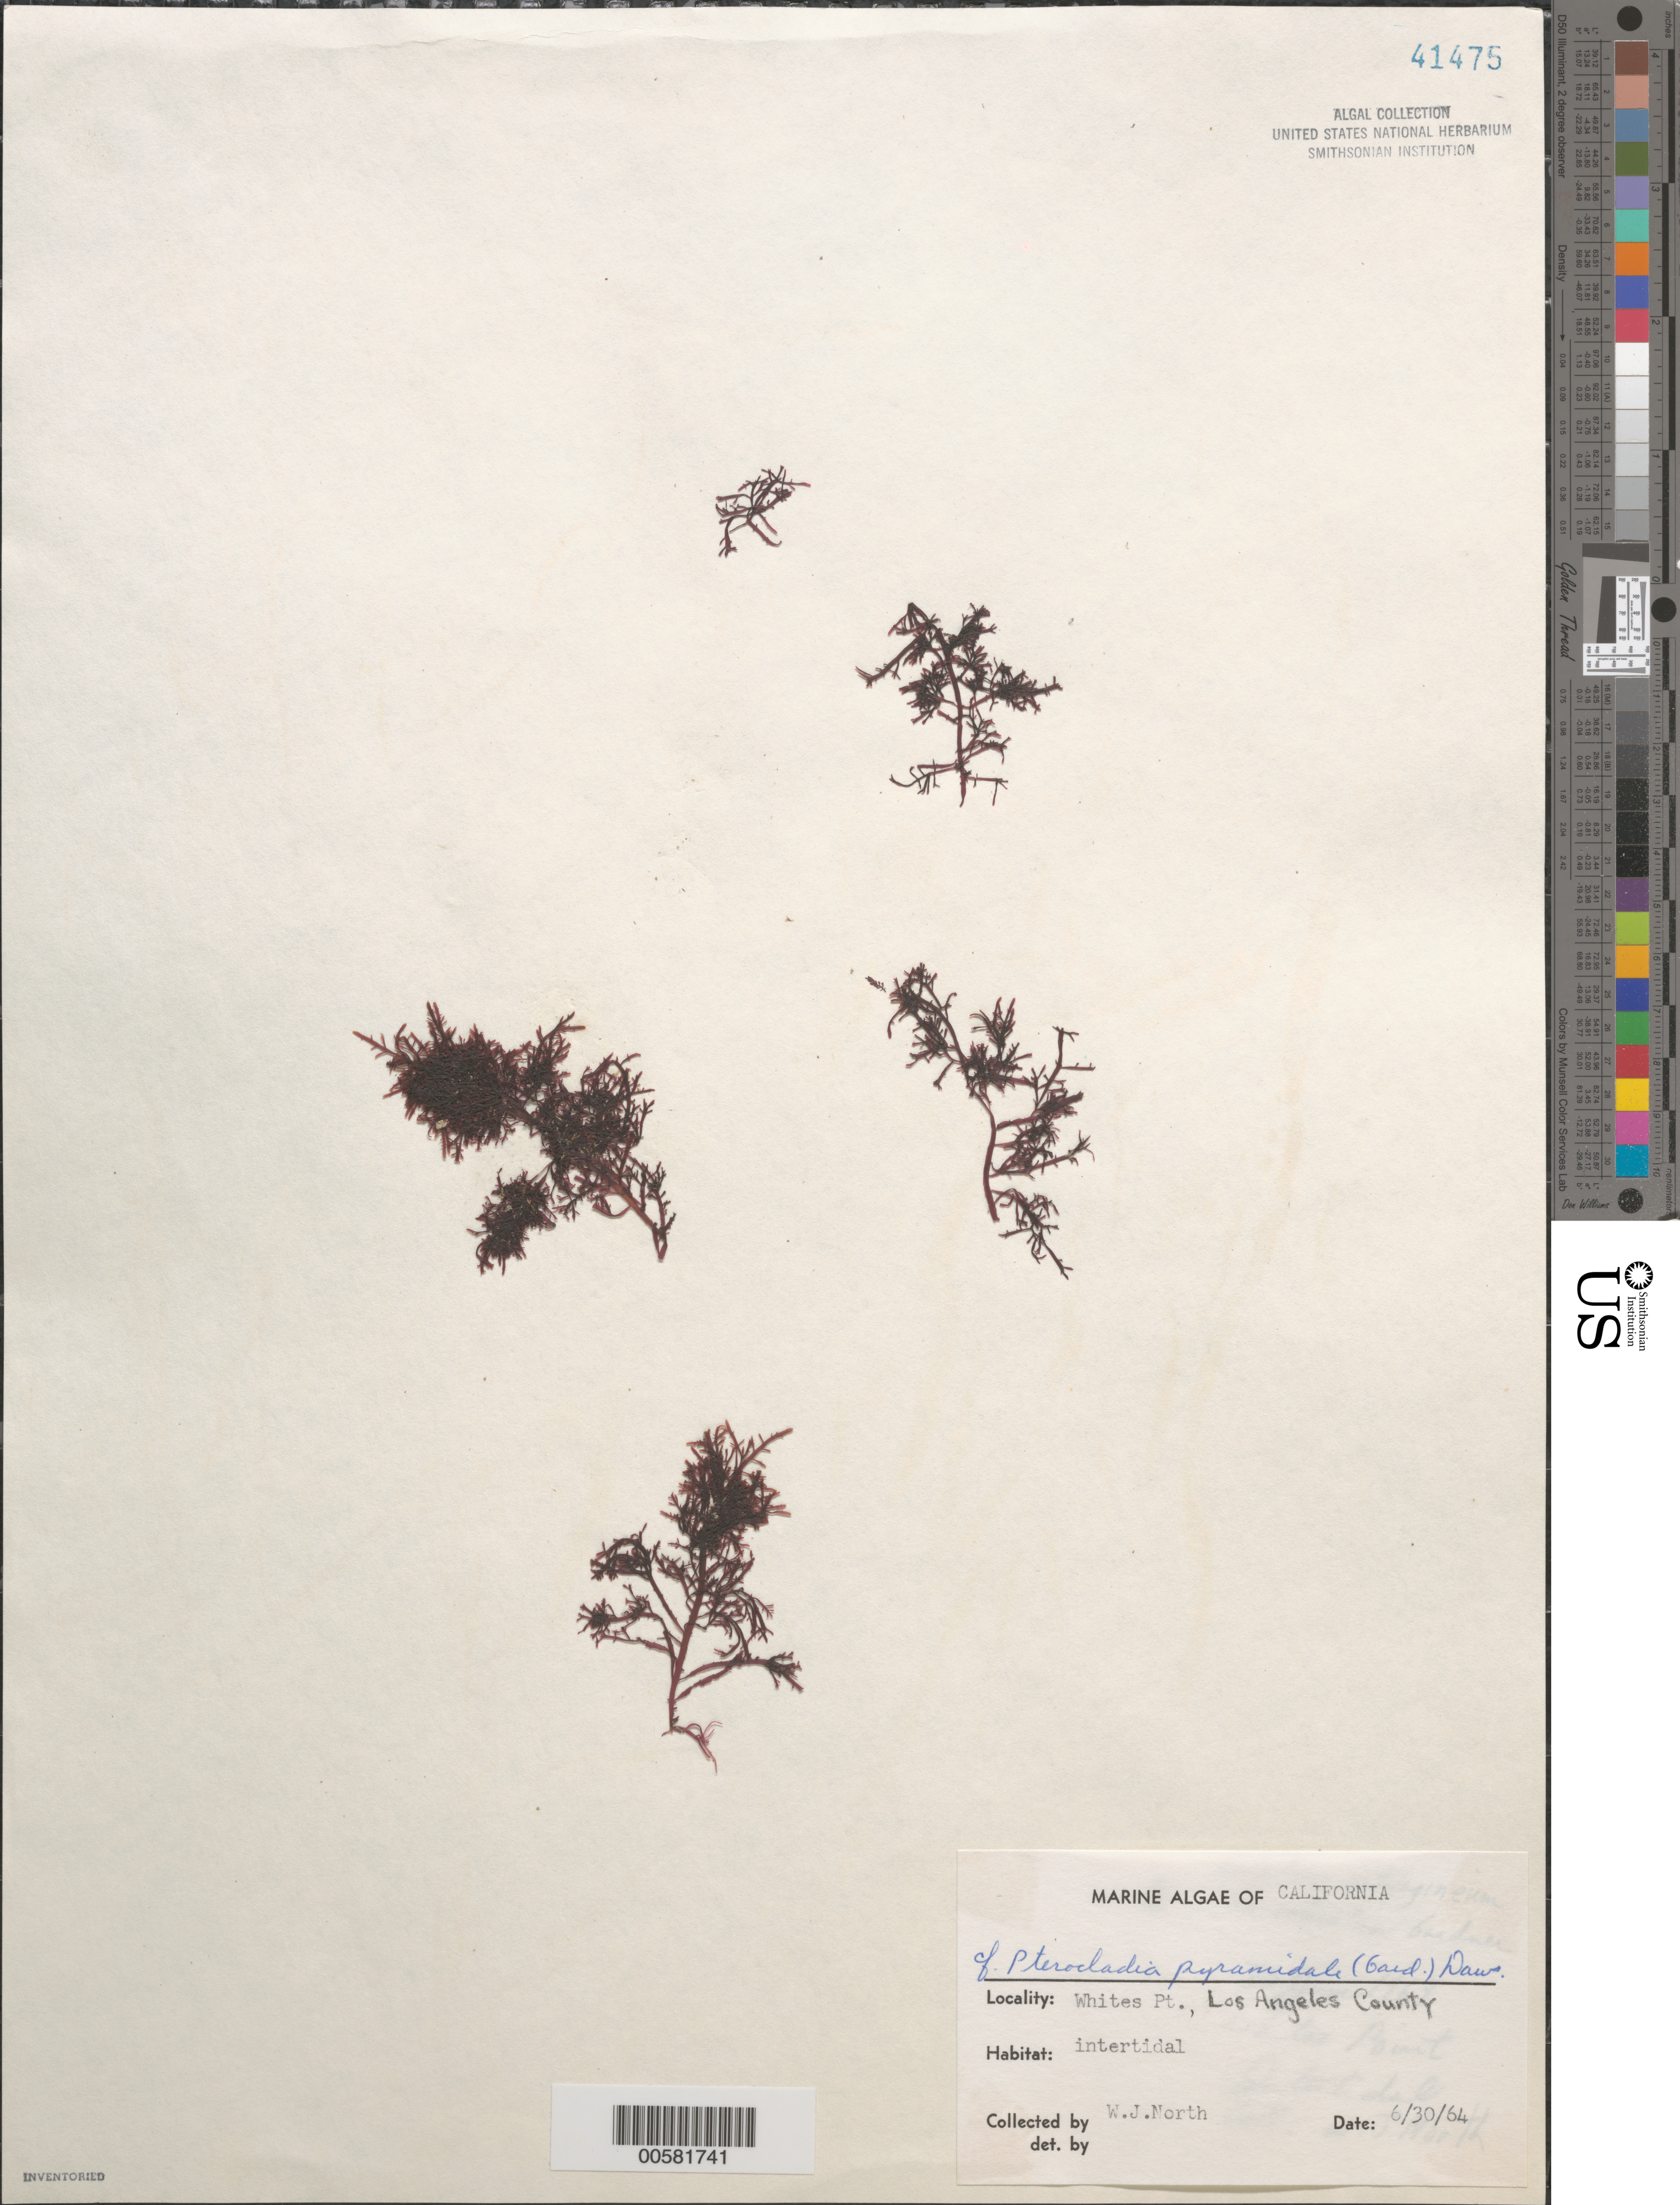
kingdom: Plantae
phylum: Rhodophyta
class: Florideophyceae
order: Gelidiales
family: Pterocladiaceae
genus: Pterocladiella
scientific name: Pterocladiella capillacea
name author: (S.G. Gmel.) Santelices & Hommers.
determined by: Algae name updating Project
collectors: W. North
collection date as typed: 30 Jun 1964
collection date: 1964-06-30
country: United States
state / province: California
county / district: Los Angeles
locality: White's Point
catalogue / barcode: US 41475